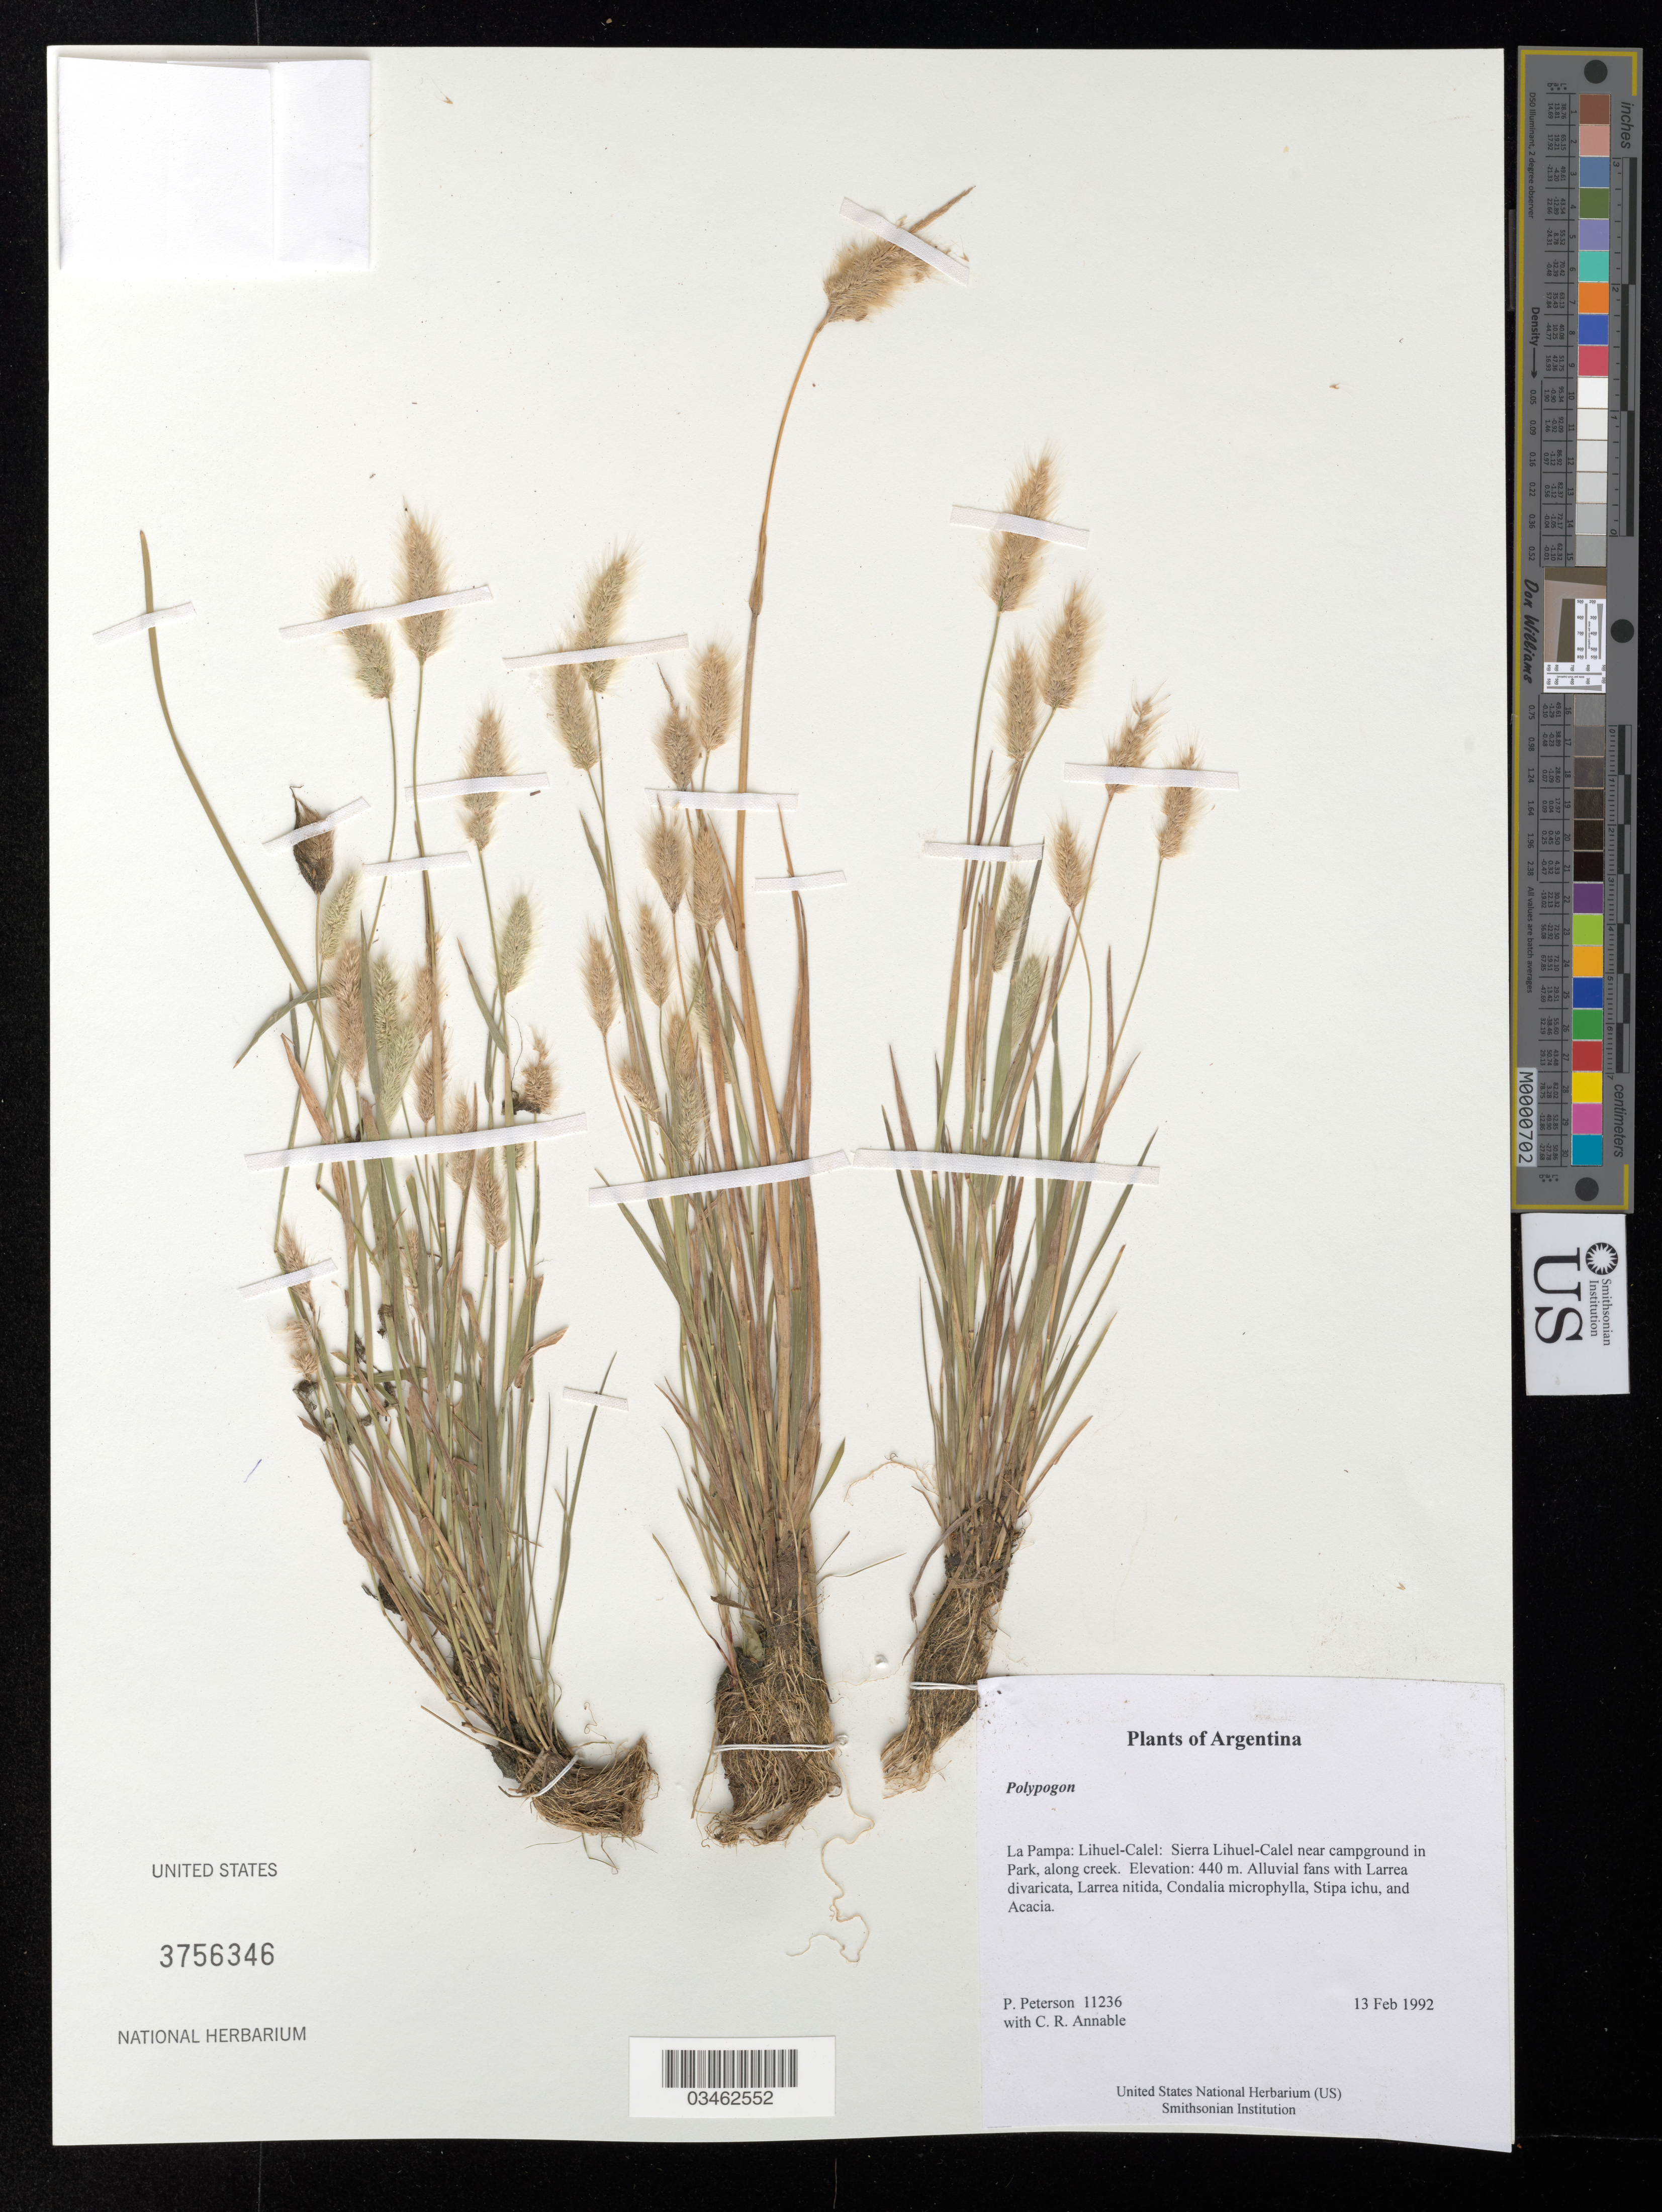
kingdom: Plantae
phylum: Tracheophyta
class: Liliopsida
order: Poales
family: Poaceae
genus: Polypogon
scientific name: Polypogon sp.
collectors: P. M. Peterson & C. R. Annable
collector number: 11236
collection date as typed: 13 Feb 1992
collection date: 1992-02-13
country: Argentina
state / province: La Pampa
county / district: Lihuel-Calel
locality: Sierra Lihuel-Calel near campground in Park, along creek.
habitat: Alluvial fans with Larrea divaricata, Larrea nitida, Condalia microphylla, Stipa ichu, and Acacia.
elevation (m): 440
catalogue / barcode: US 3756346